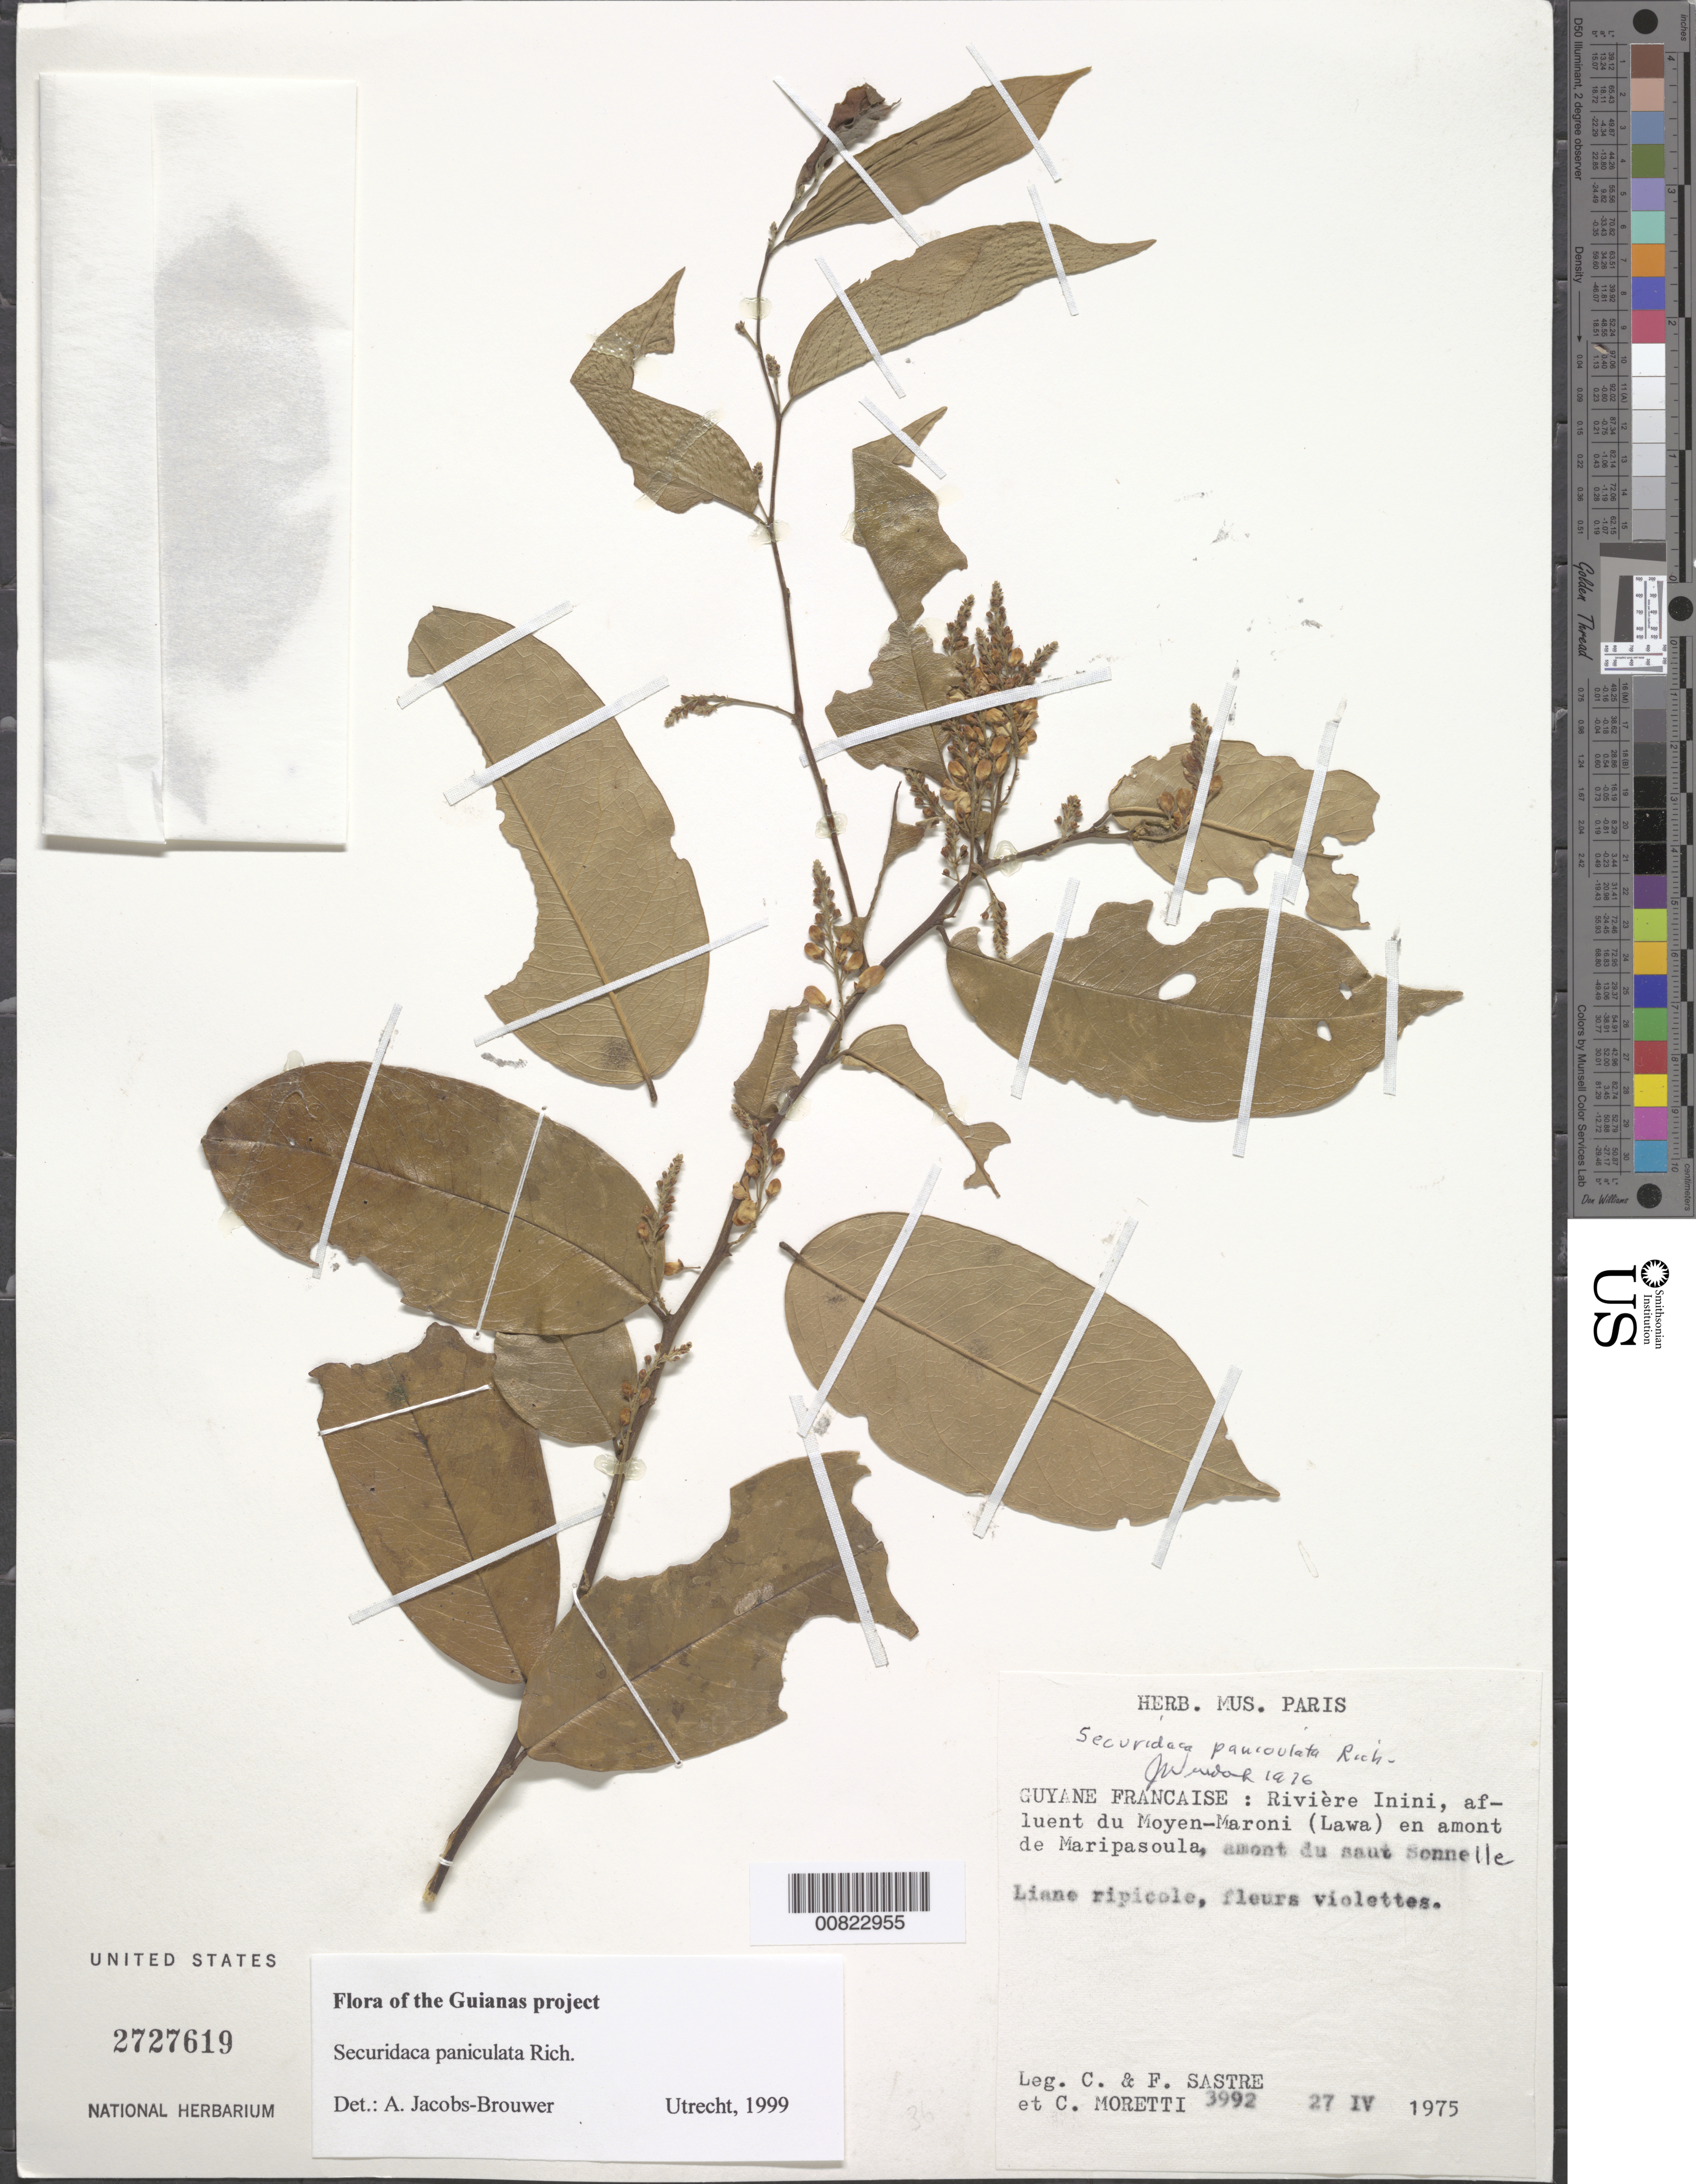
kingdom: Plantae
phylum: Tracheophyta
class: Magnoliopsida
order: Fabales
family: Polygalaceae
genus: Securidaca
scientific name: Securidaca paniculata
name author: Rich.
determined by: Jacobs-Brouwer, A.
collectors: C. H. L. Sastre, F. Sastre & C. Moretti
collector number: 3992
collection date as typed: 27-Apr-75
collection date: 1975-04-27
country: French Guiana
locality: Rivière Inini, affl. du Moyen-Maroni (Lawa) en amont de Maripasoula; upriver from Saut Sonnelle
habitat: Ripicole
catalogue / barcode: US 2727619